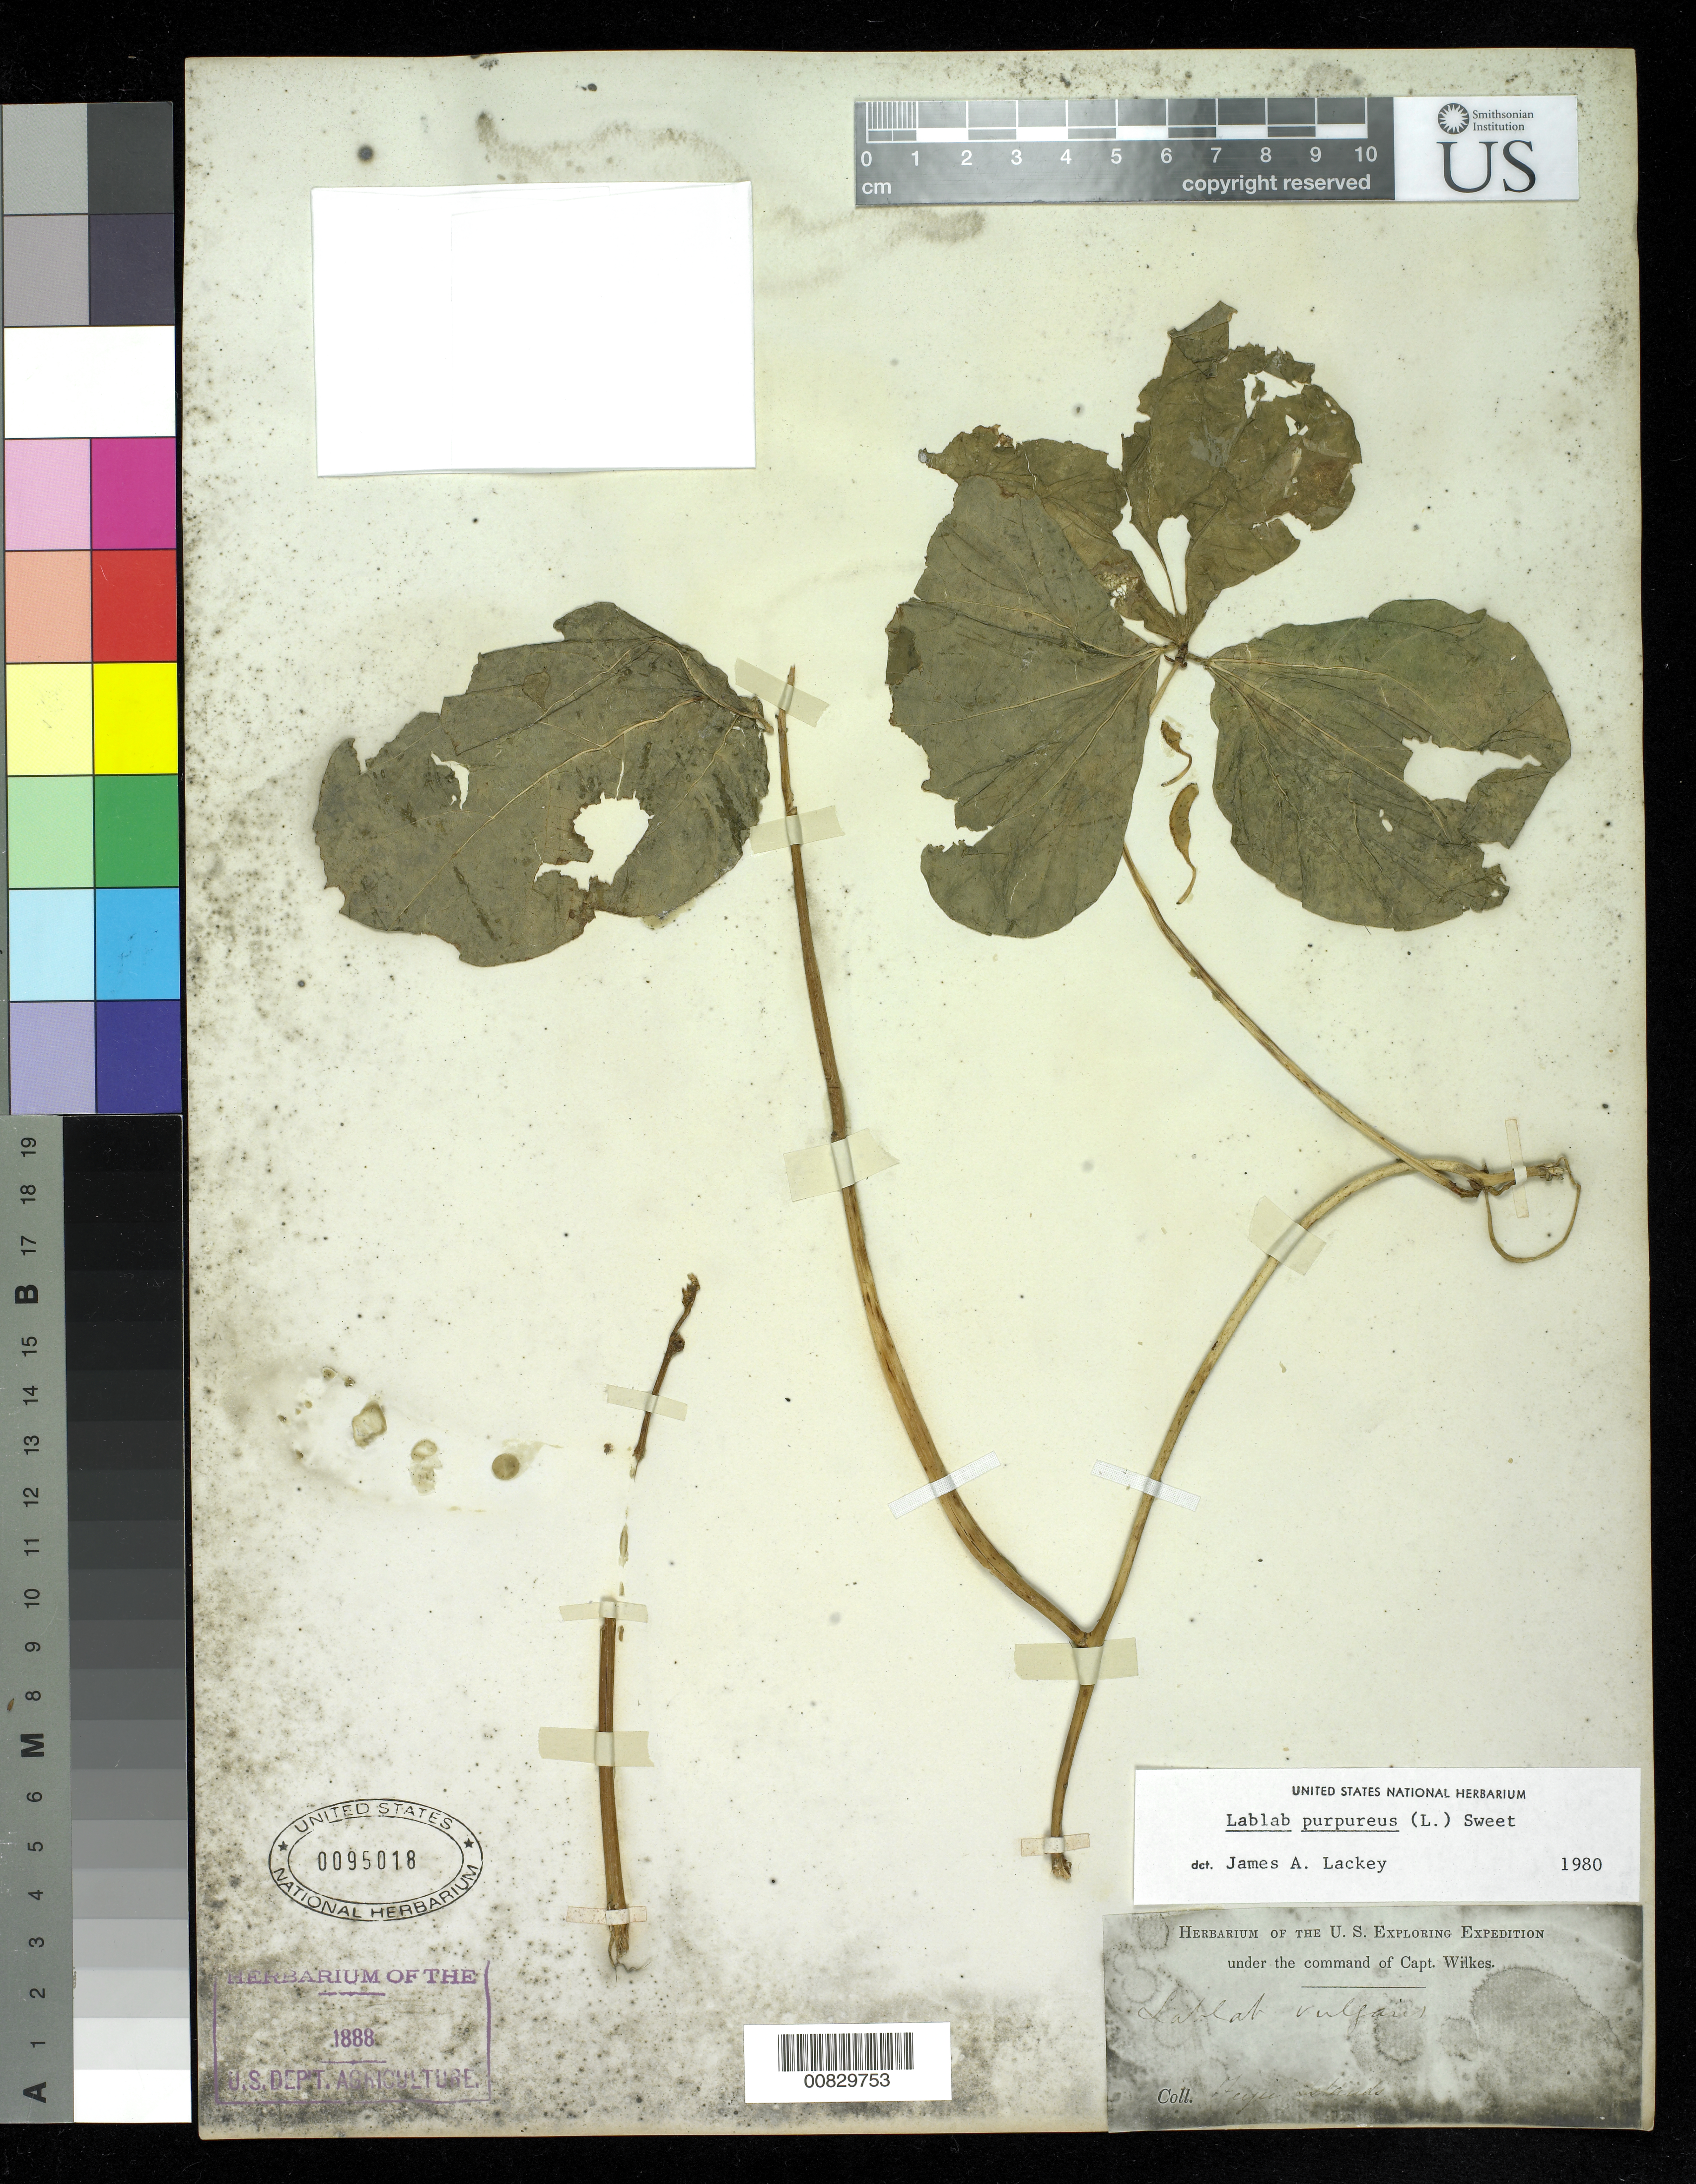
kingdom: Plantae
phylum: Tracheophyta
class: Magnoliopsida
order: Fabales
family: Fabaceae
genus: Lablab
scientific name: Lablab purpureus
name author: (L.) Sweet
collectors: Wilkes Explor. Exped.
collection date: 1838/1842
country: Fiji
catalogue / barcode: US 95018